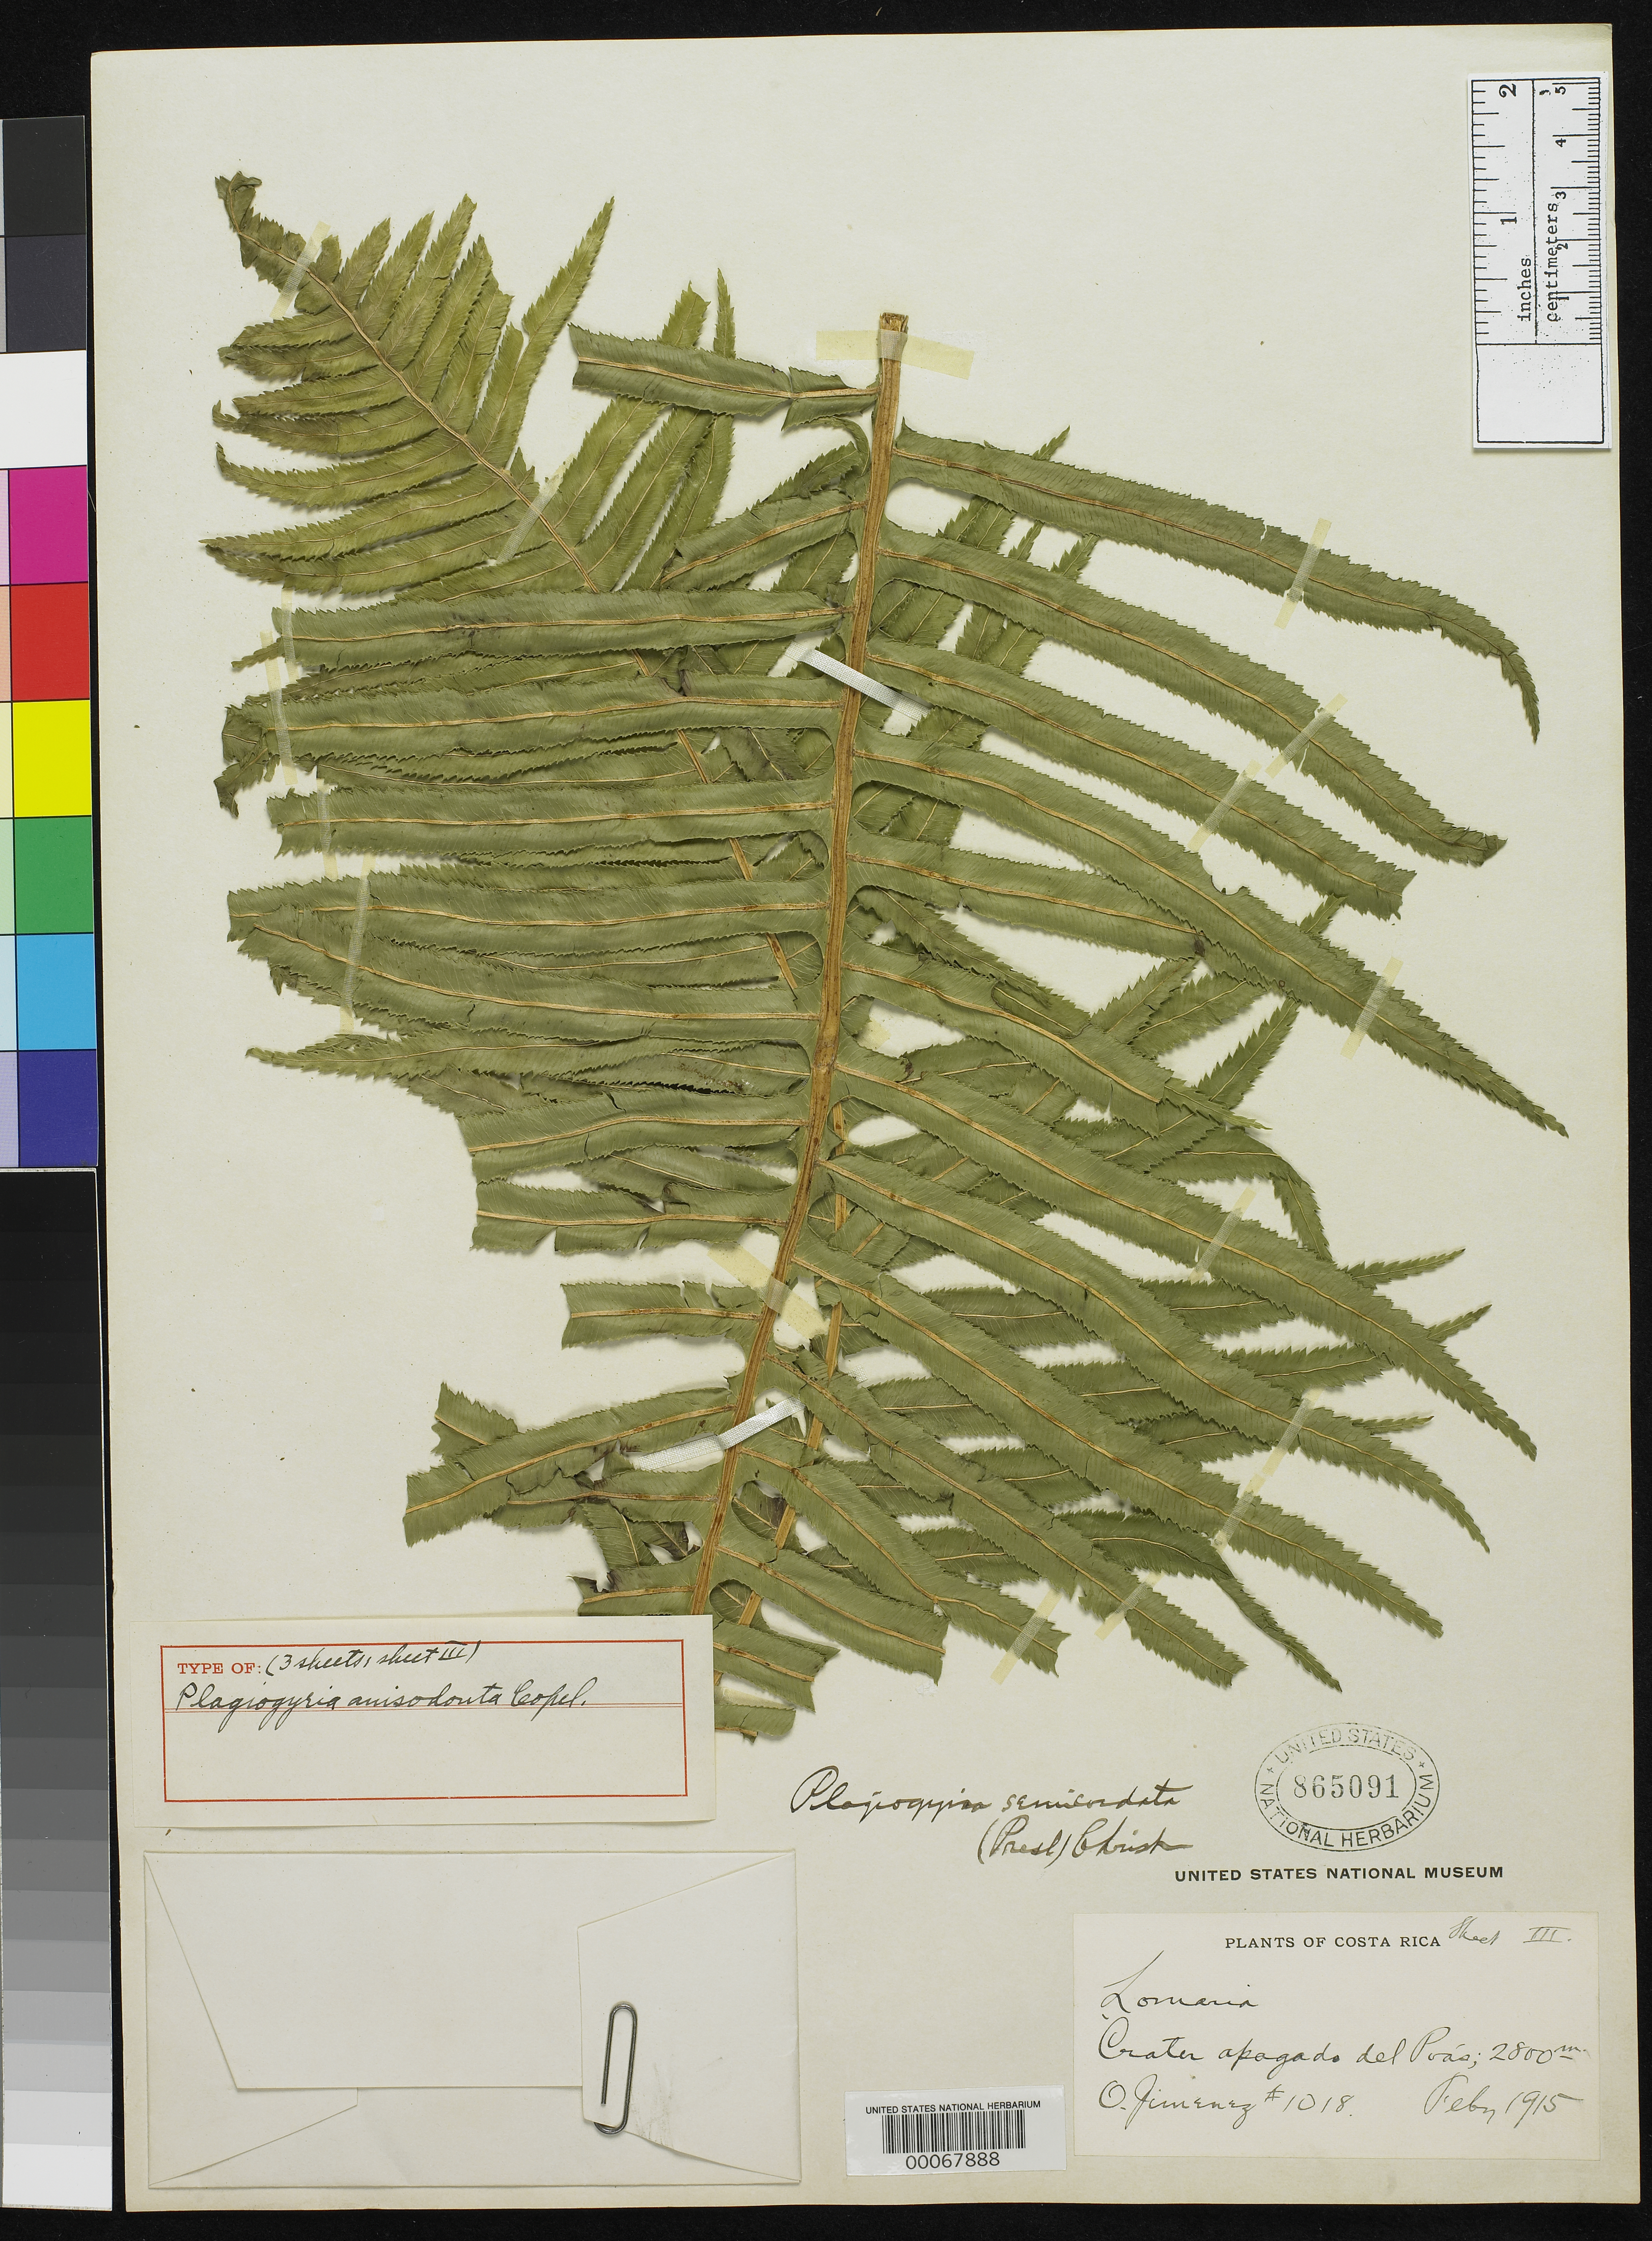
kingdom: Plantae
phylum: Tracheophyta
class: Polypodiopsida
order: Cyatheales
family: Plagiogyriaceae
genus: Plagiogyria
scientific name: Plagiogyria anisodonta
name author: Copel.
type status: Holotype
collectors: O. Jiménez L.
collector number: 1018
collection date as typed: Feb 1915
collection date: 1915-02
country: Costa Rica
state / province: San José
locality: Crater apagado del Poas [Extinguished crater of Poas].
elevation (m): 2800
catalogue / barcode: US 865091